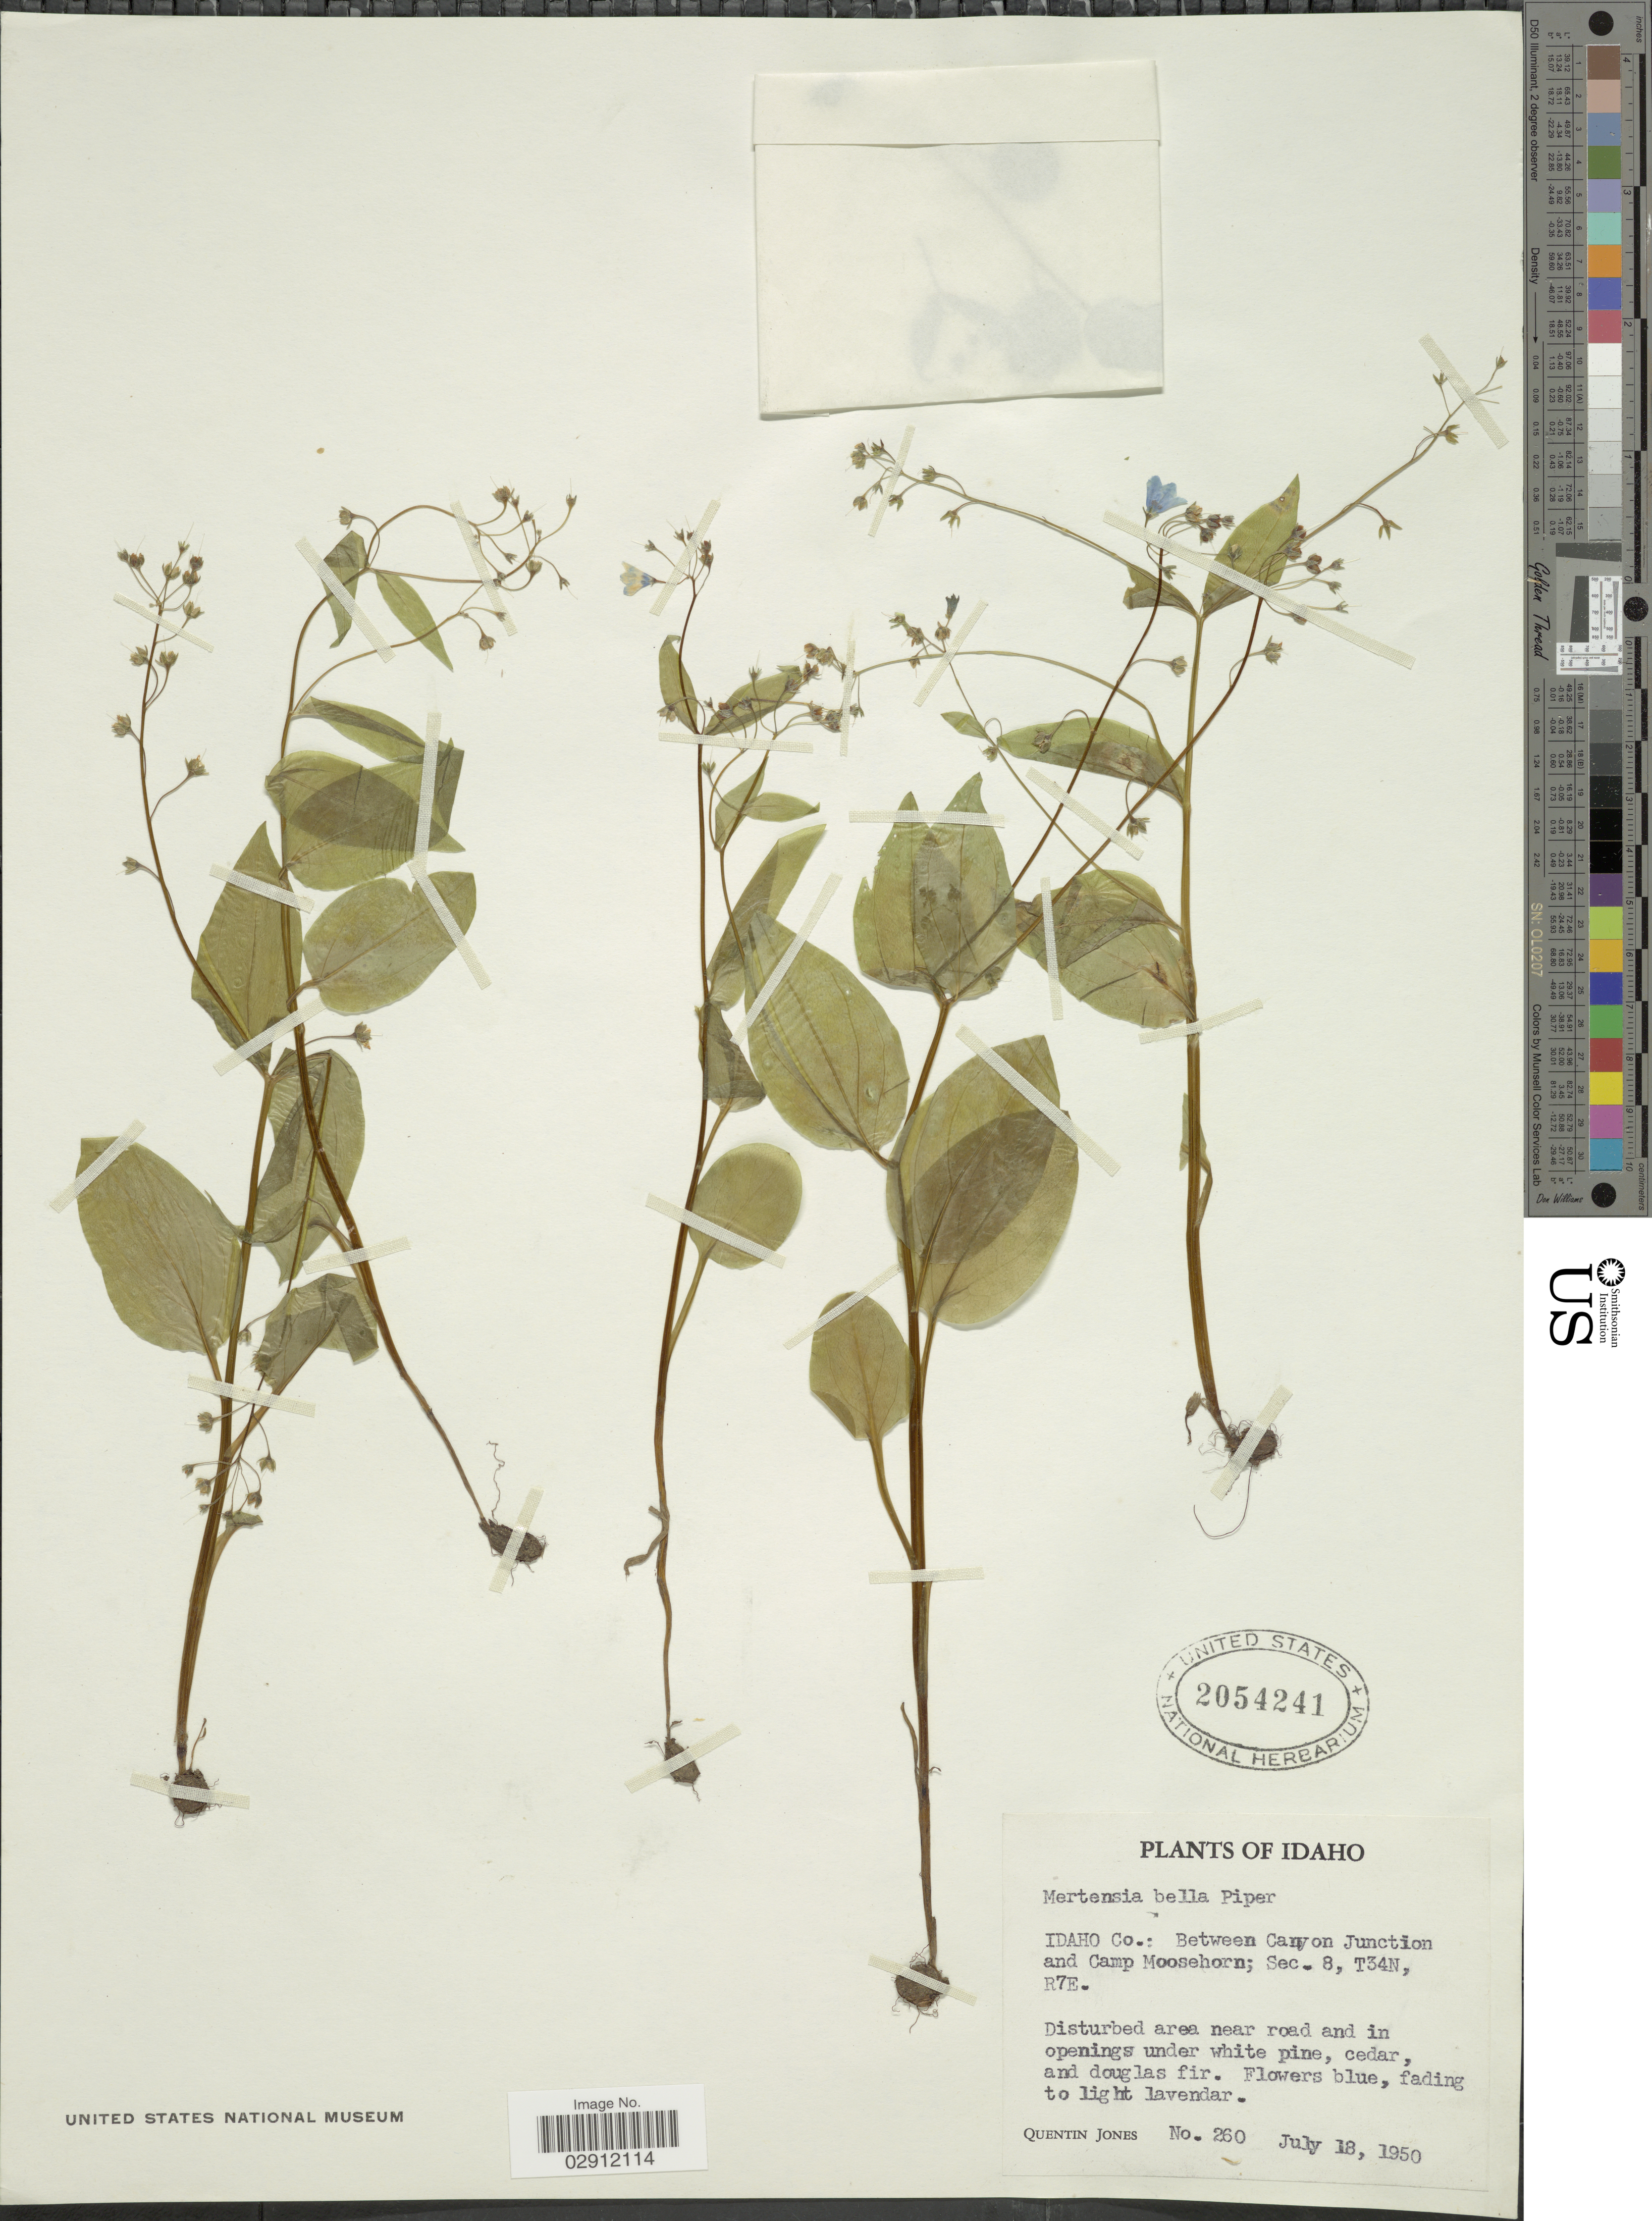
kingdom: Plantae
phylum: Tracheophyta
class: Magnoliopsida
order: Boraginales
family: Boraginaceae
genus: Mertensia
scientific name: Mertensia bella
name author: Piper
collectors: Q. Jones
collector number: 260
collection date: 1950-07-18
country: United States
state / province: Idaho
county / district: Idaho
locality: Between Canyon Junction and Camp Moosehorn; Sec-8, T34N, R7E.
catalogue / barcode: US 2054241